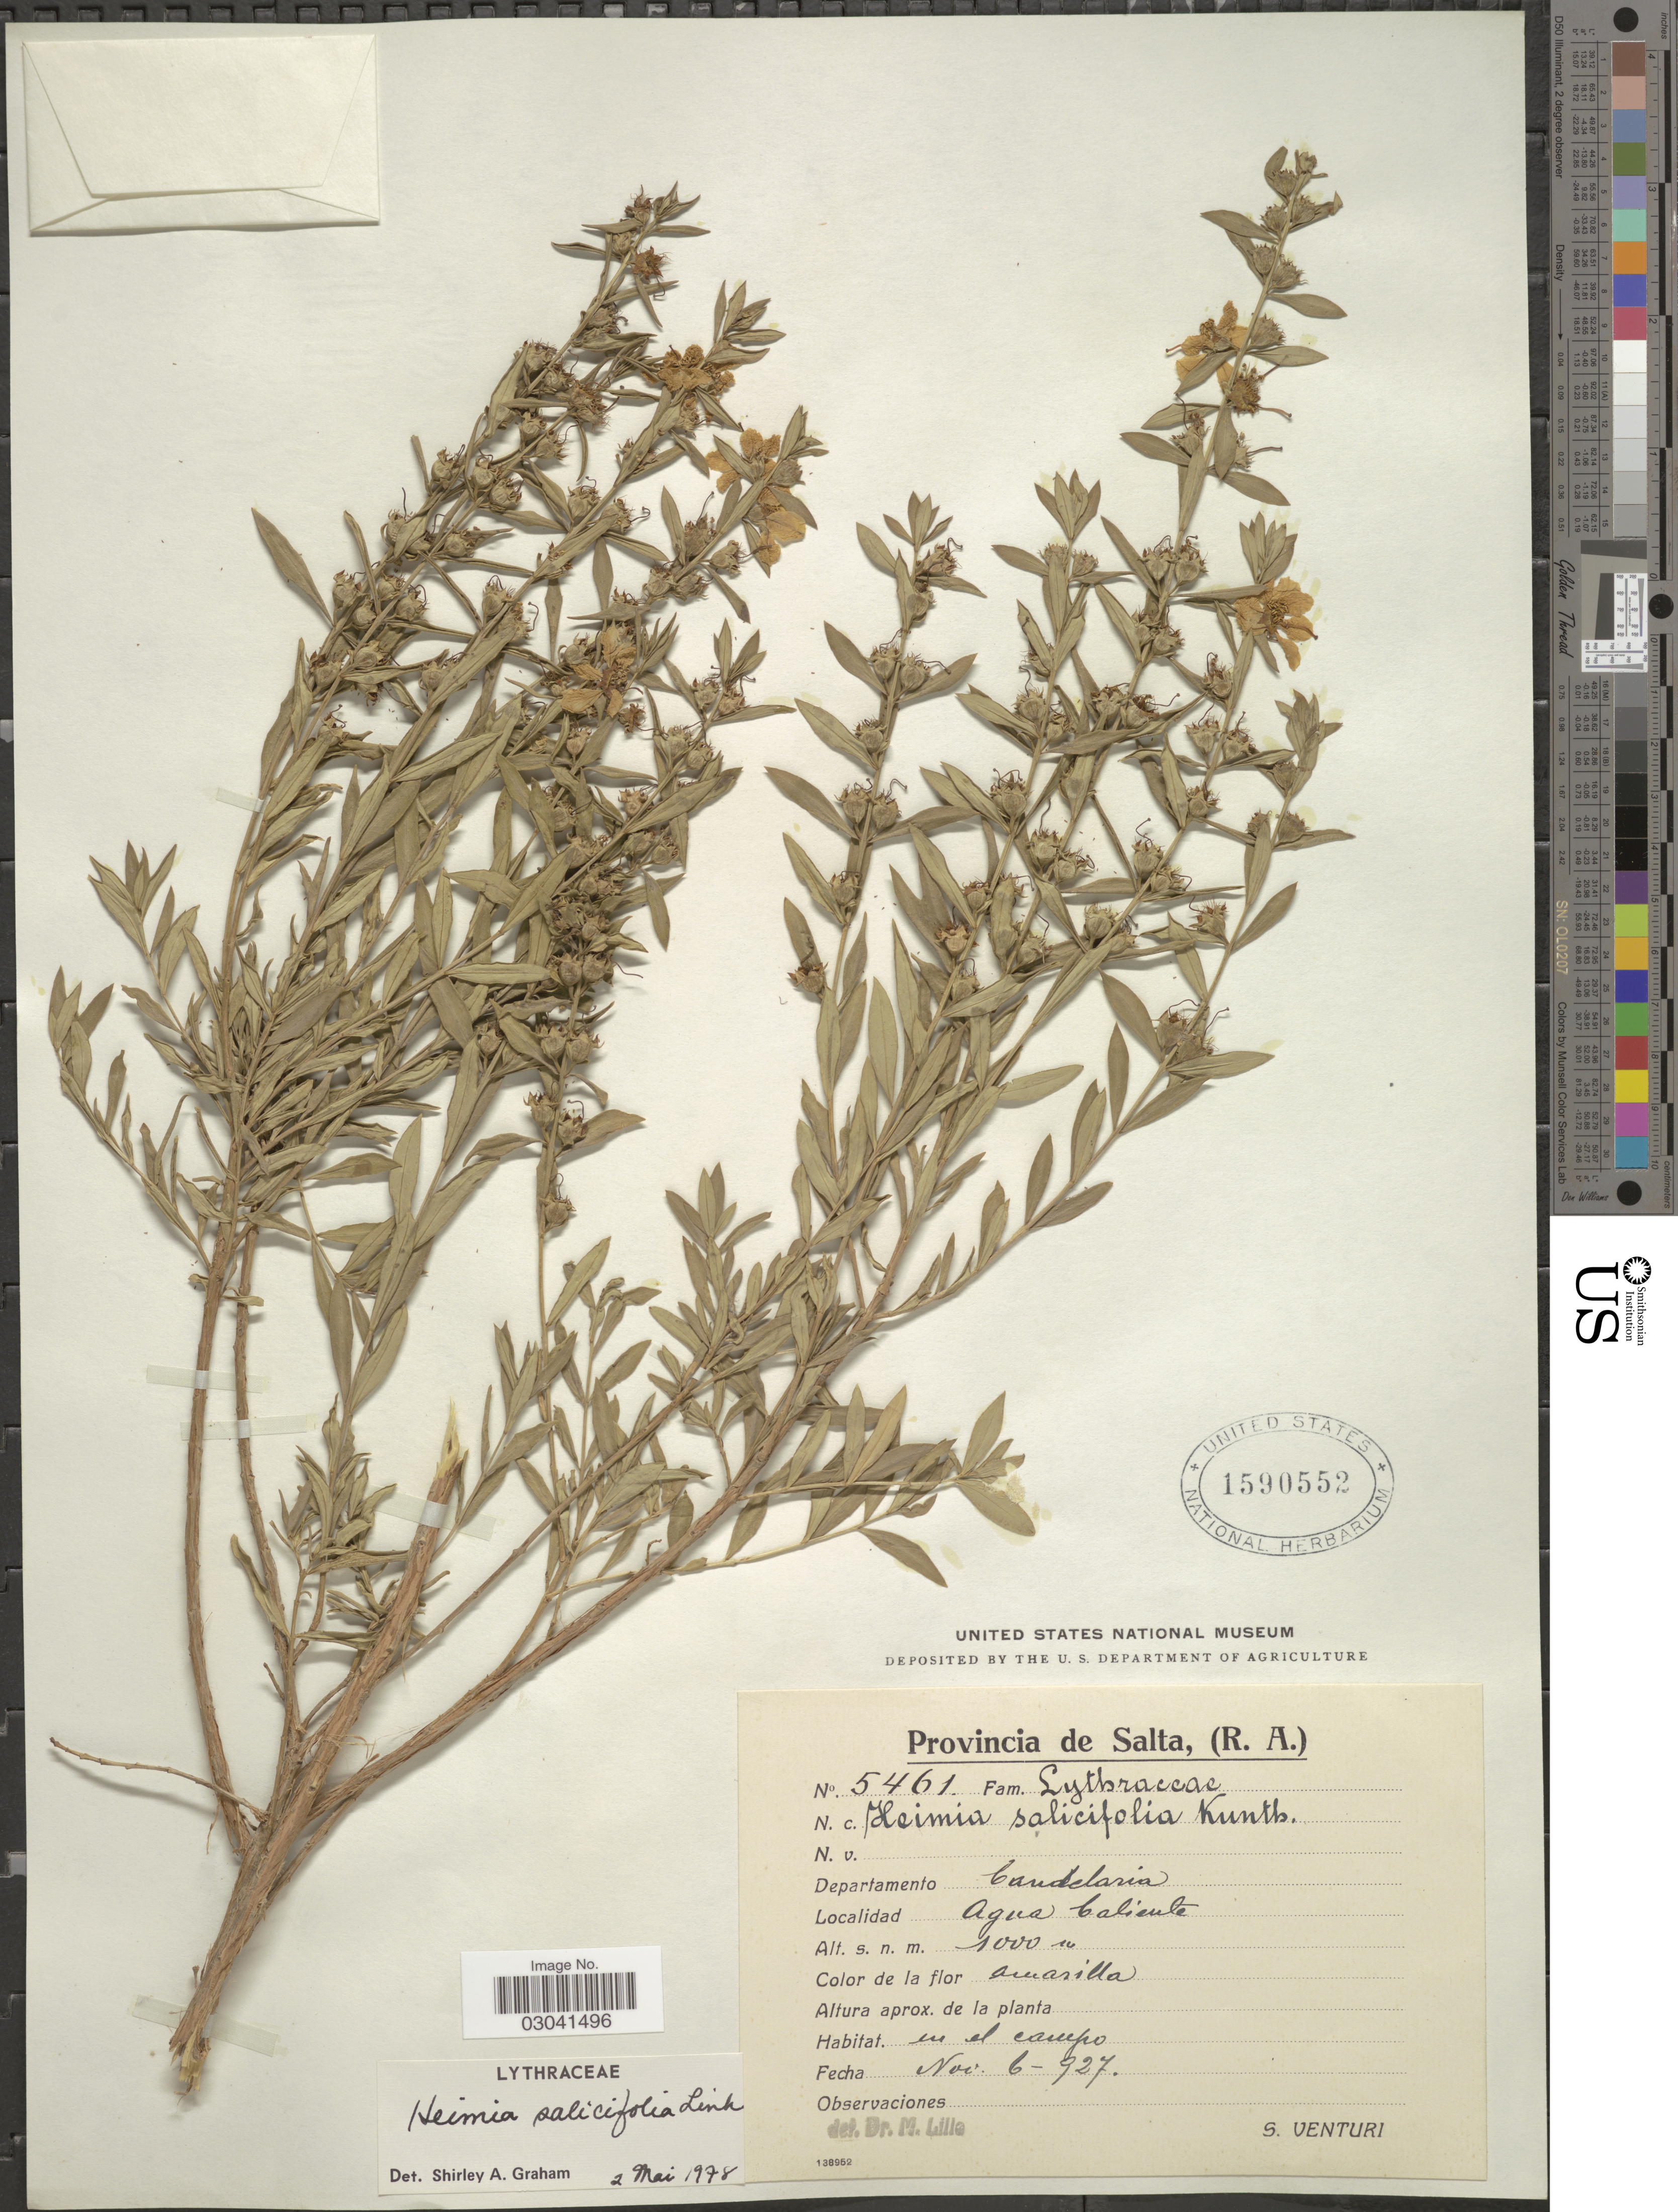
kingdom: Plantae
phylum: Tracheophyta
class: Magnoliopsida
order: Myrtales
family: Lythraceae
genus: Heimia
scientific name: Heimia salicifolia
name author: Link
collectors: S. Venturi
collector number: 5461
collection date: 1927-11-06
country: Argentina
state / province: Salta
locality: Departamento Candelaria, Agua Caliente.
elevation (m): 1000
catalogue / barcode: US 1590552